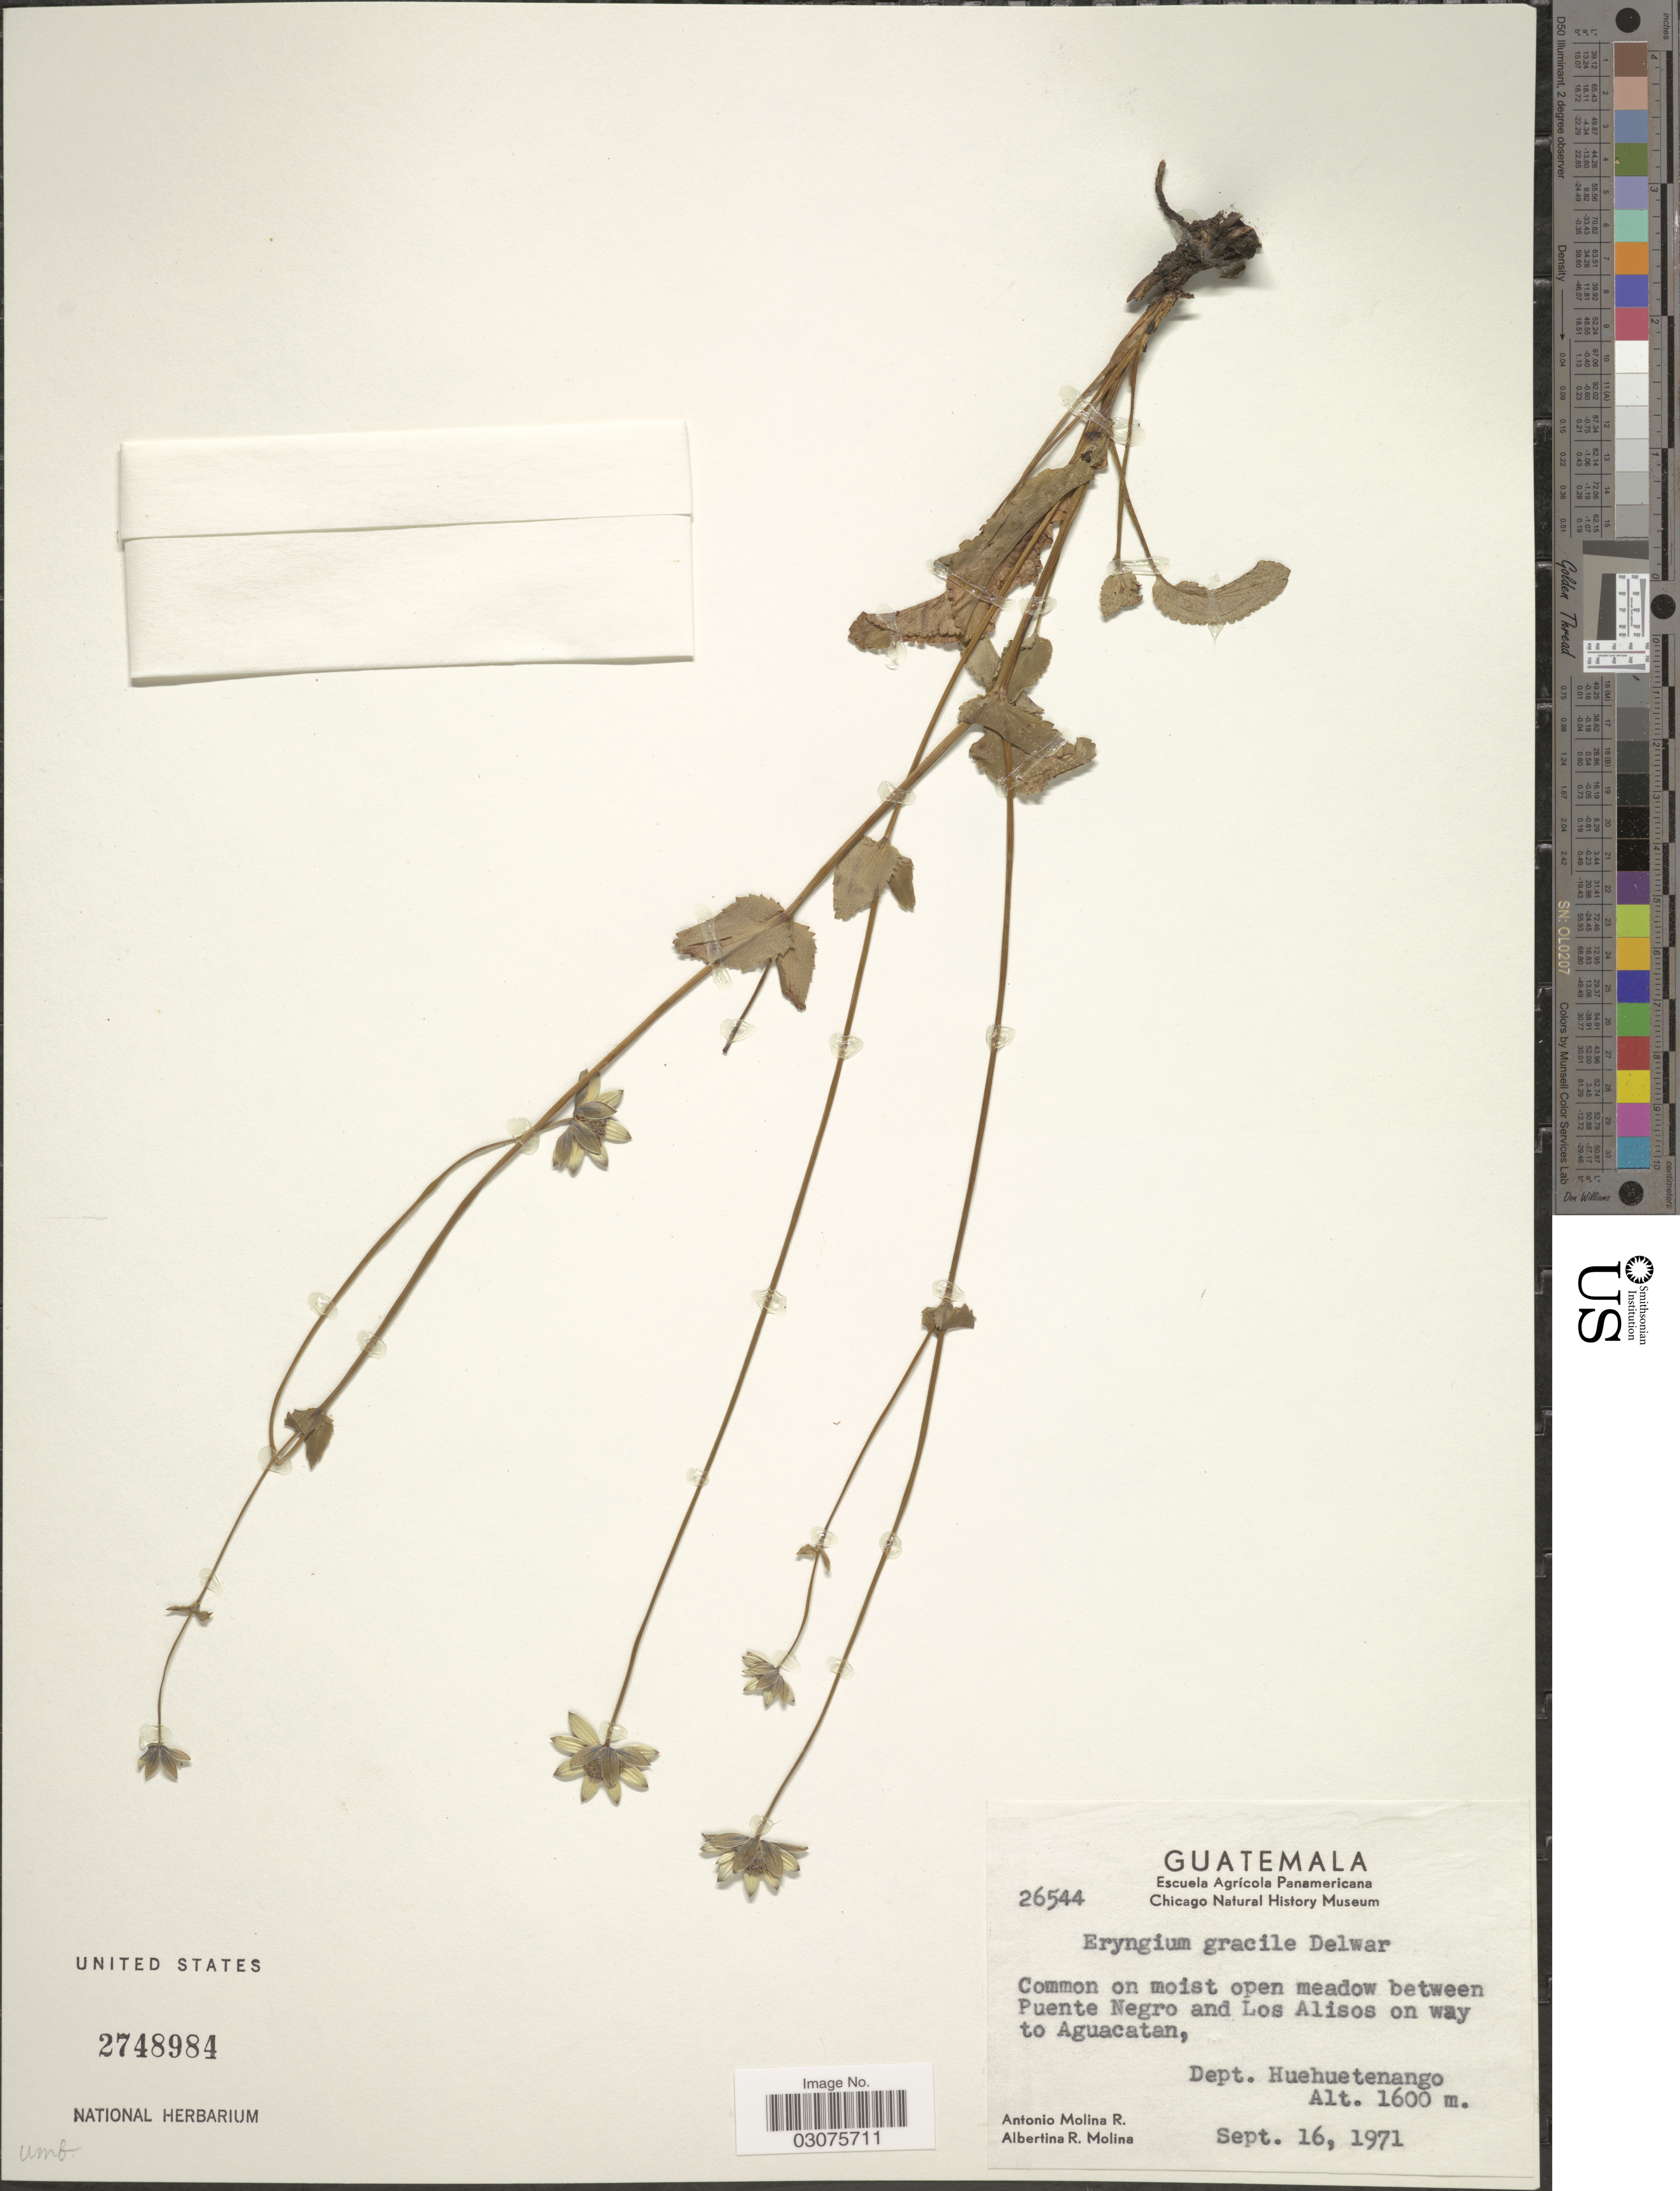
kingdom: Plantae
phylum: Tracheophyta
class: Magnoliopsida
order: Apiales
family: Apiaceae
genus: Eryngium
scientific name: Eryngium gracile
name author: F. Delaroche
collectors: A. Molina R. & A. R. Molina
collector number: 26544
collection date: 1971-09-16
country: Guatemala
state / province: Huehuetenango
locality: Open meadow between Puente Negro and Los Alisos on way to Aguacatan, Dept. Huehuetenango.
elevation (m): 1600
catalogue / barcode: US 2748984